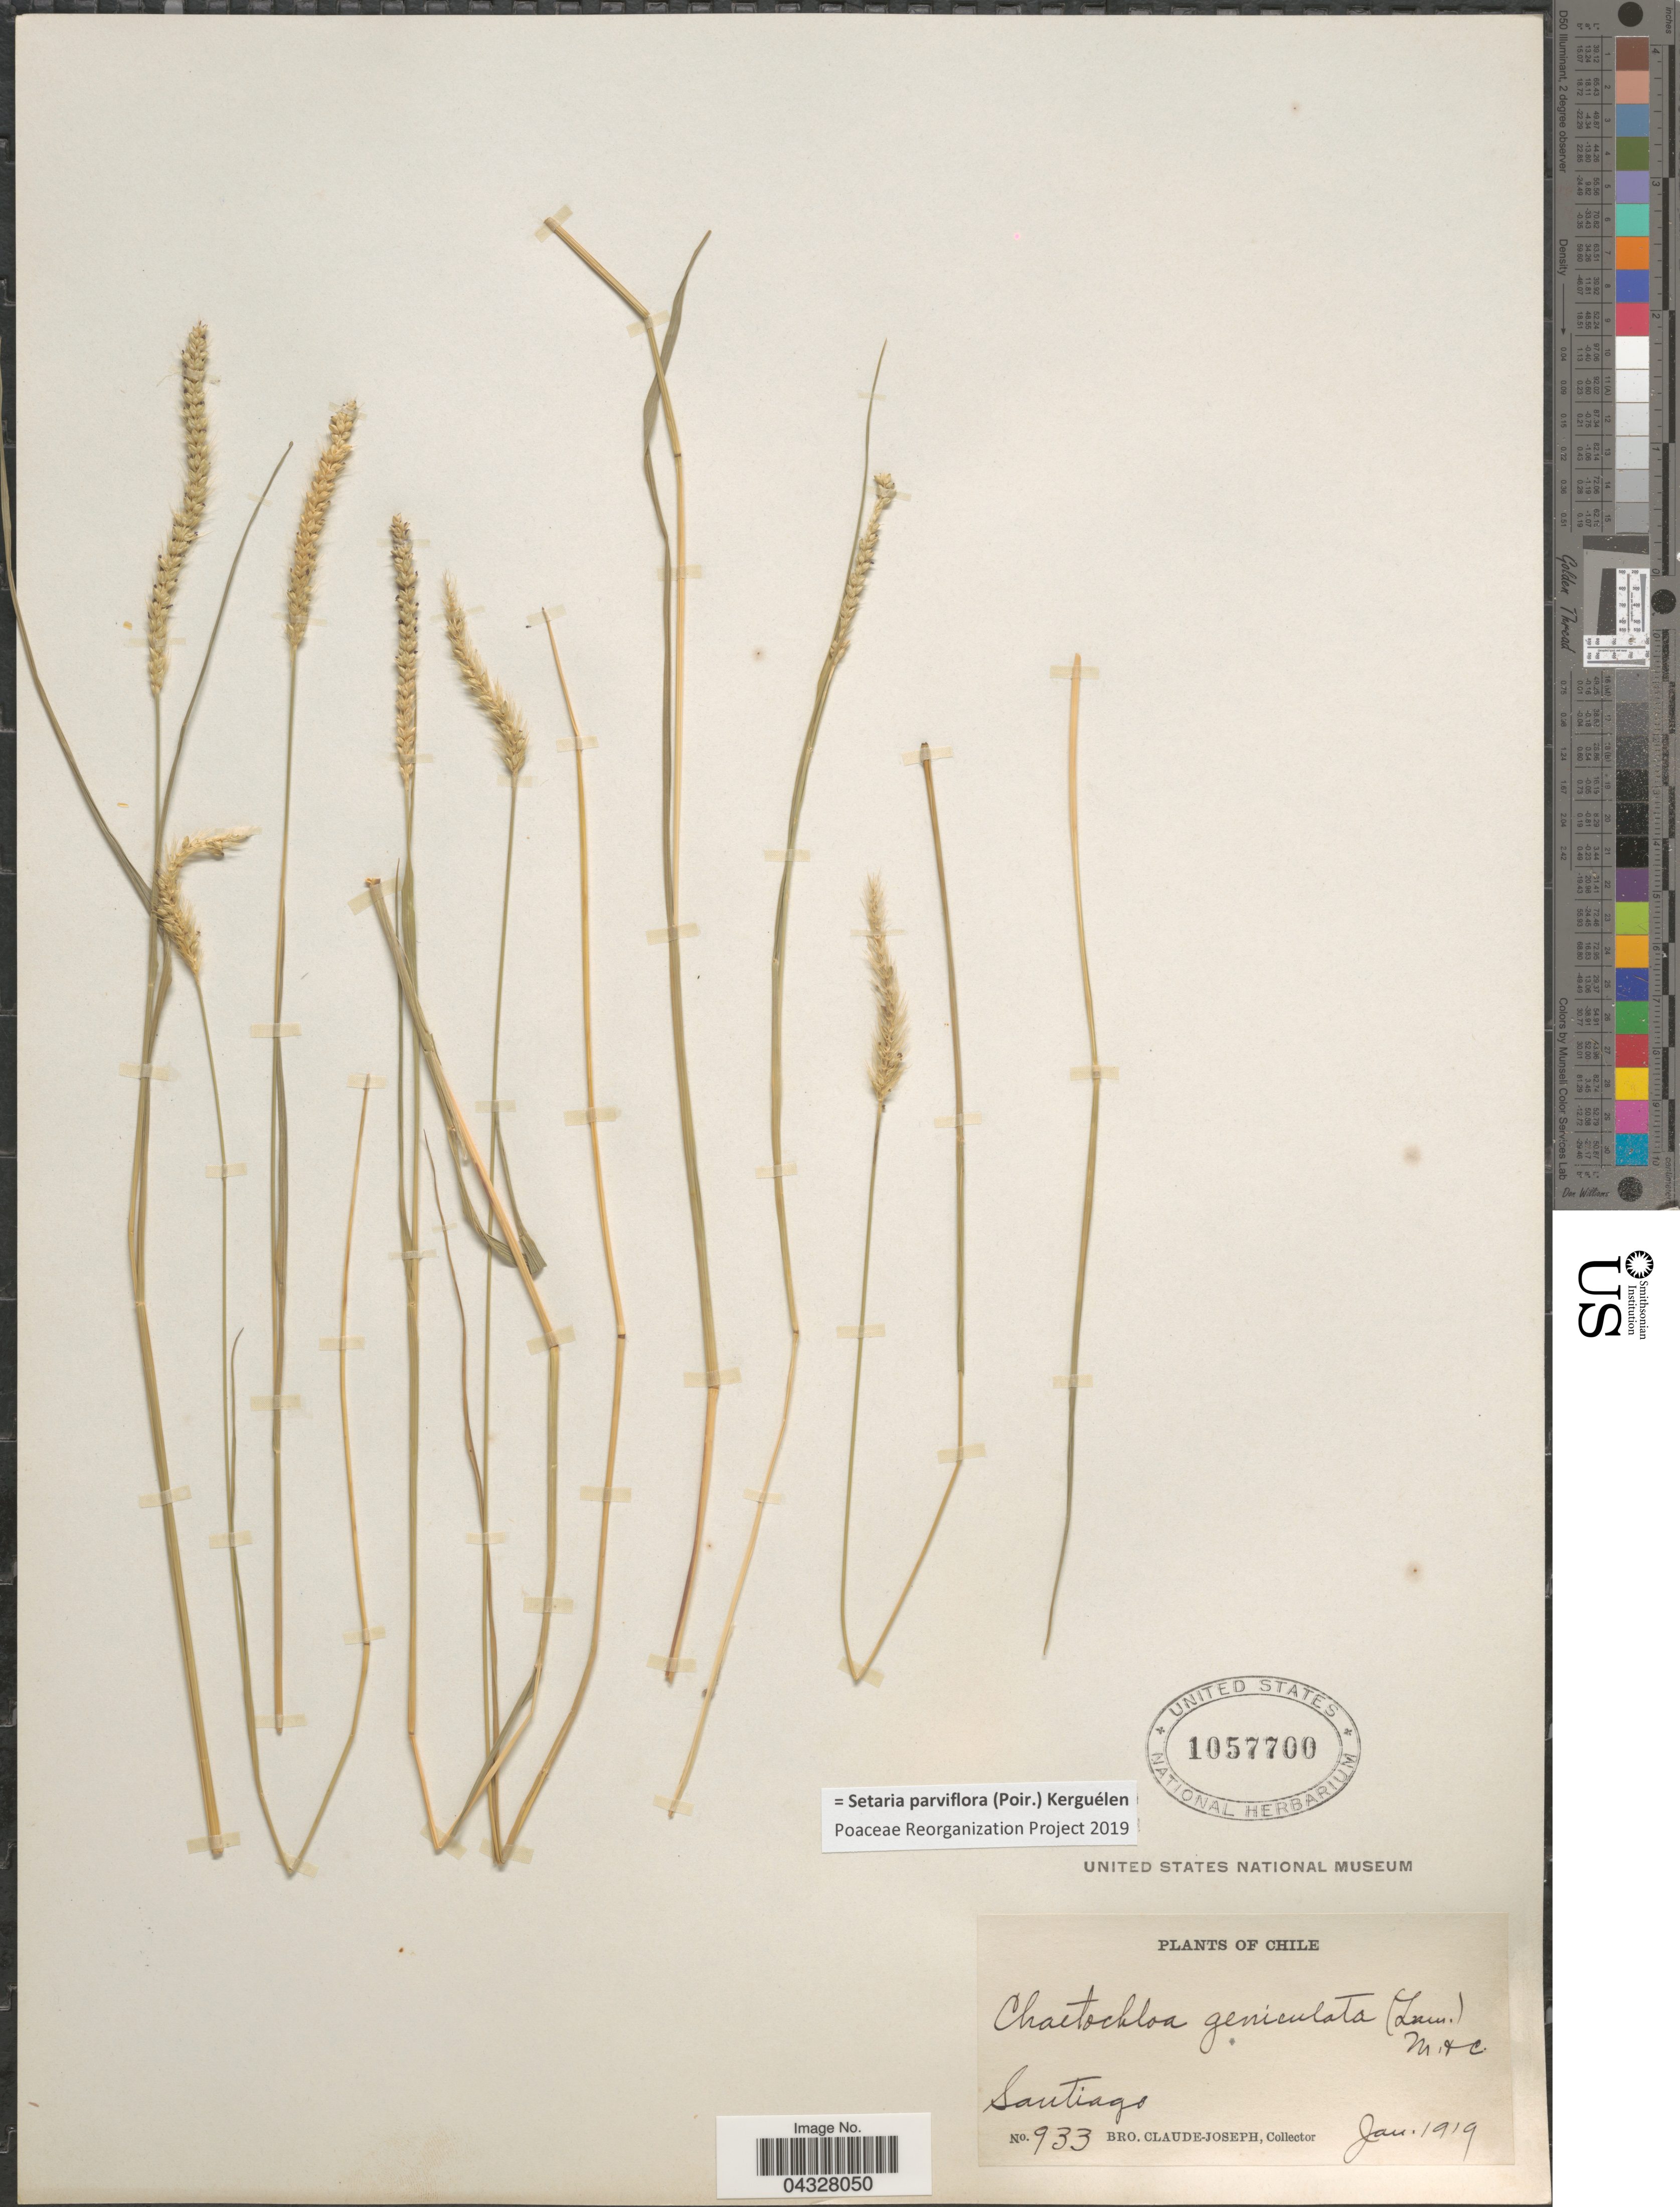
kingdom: Plantae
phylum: Tracheophyta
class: Liliopsida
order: Poales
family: Poaceae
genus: Setaria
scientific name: Setaria parviflora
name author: (Poir.) Kerguélen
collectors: Bro. Claude-Joseph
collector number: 933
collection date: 1919-01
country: Chile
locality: Santiago.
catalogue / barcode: US 1057700